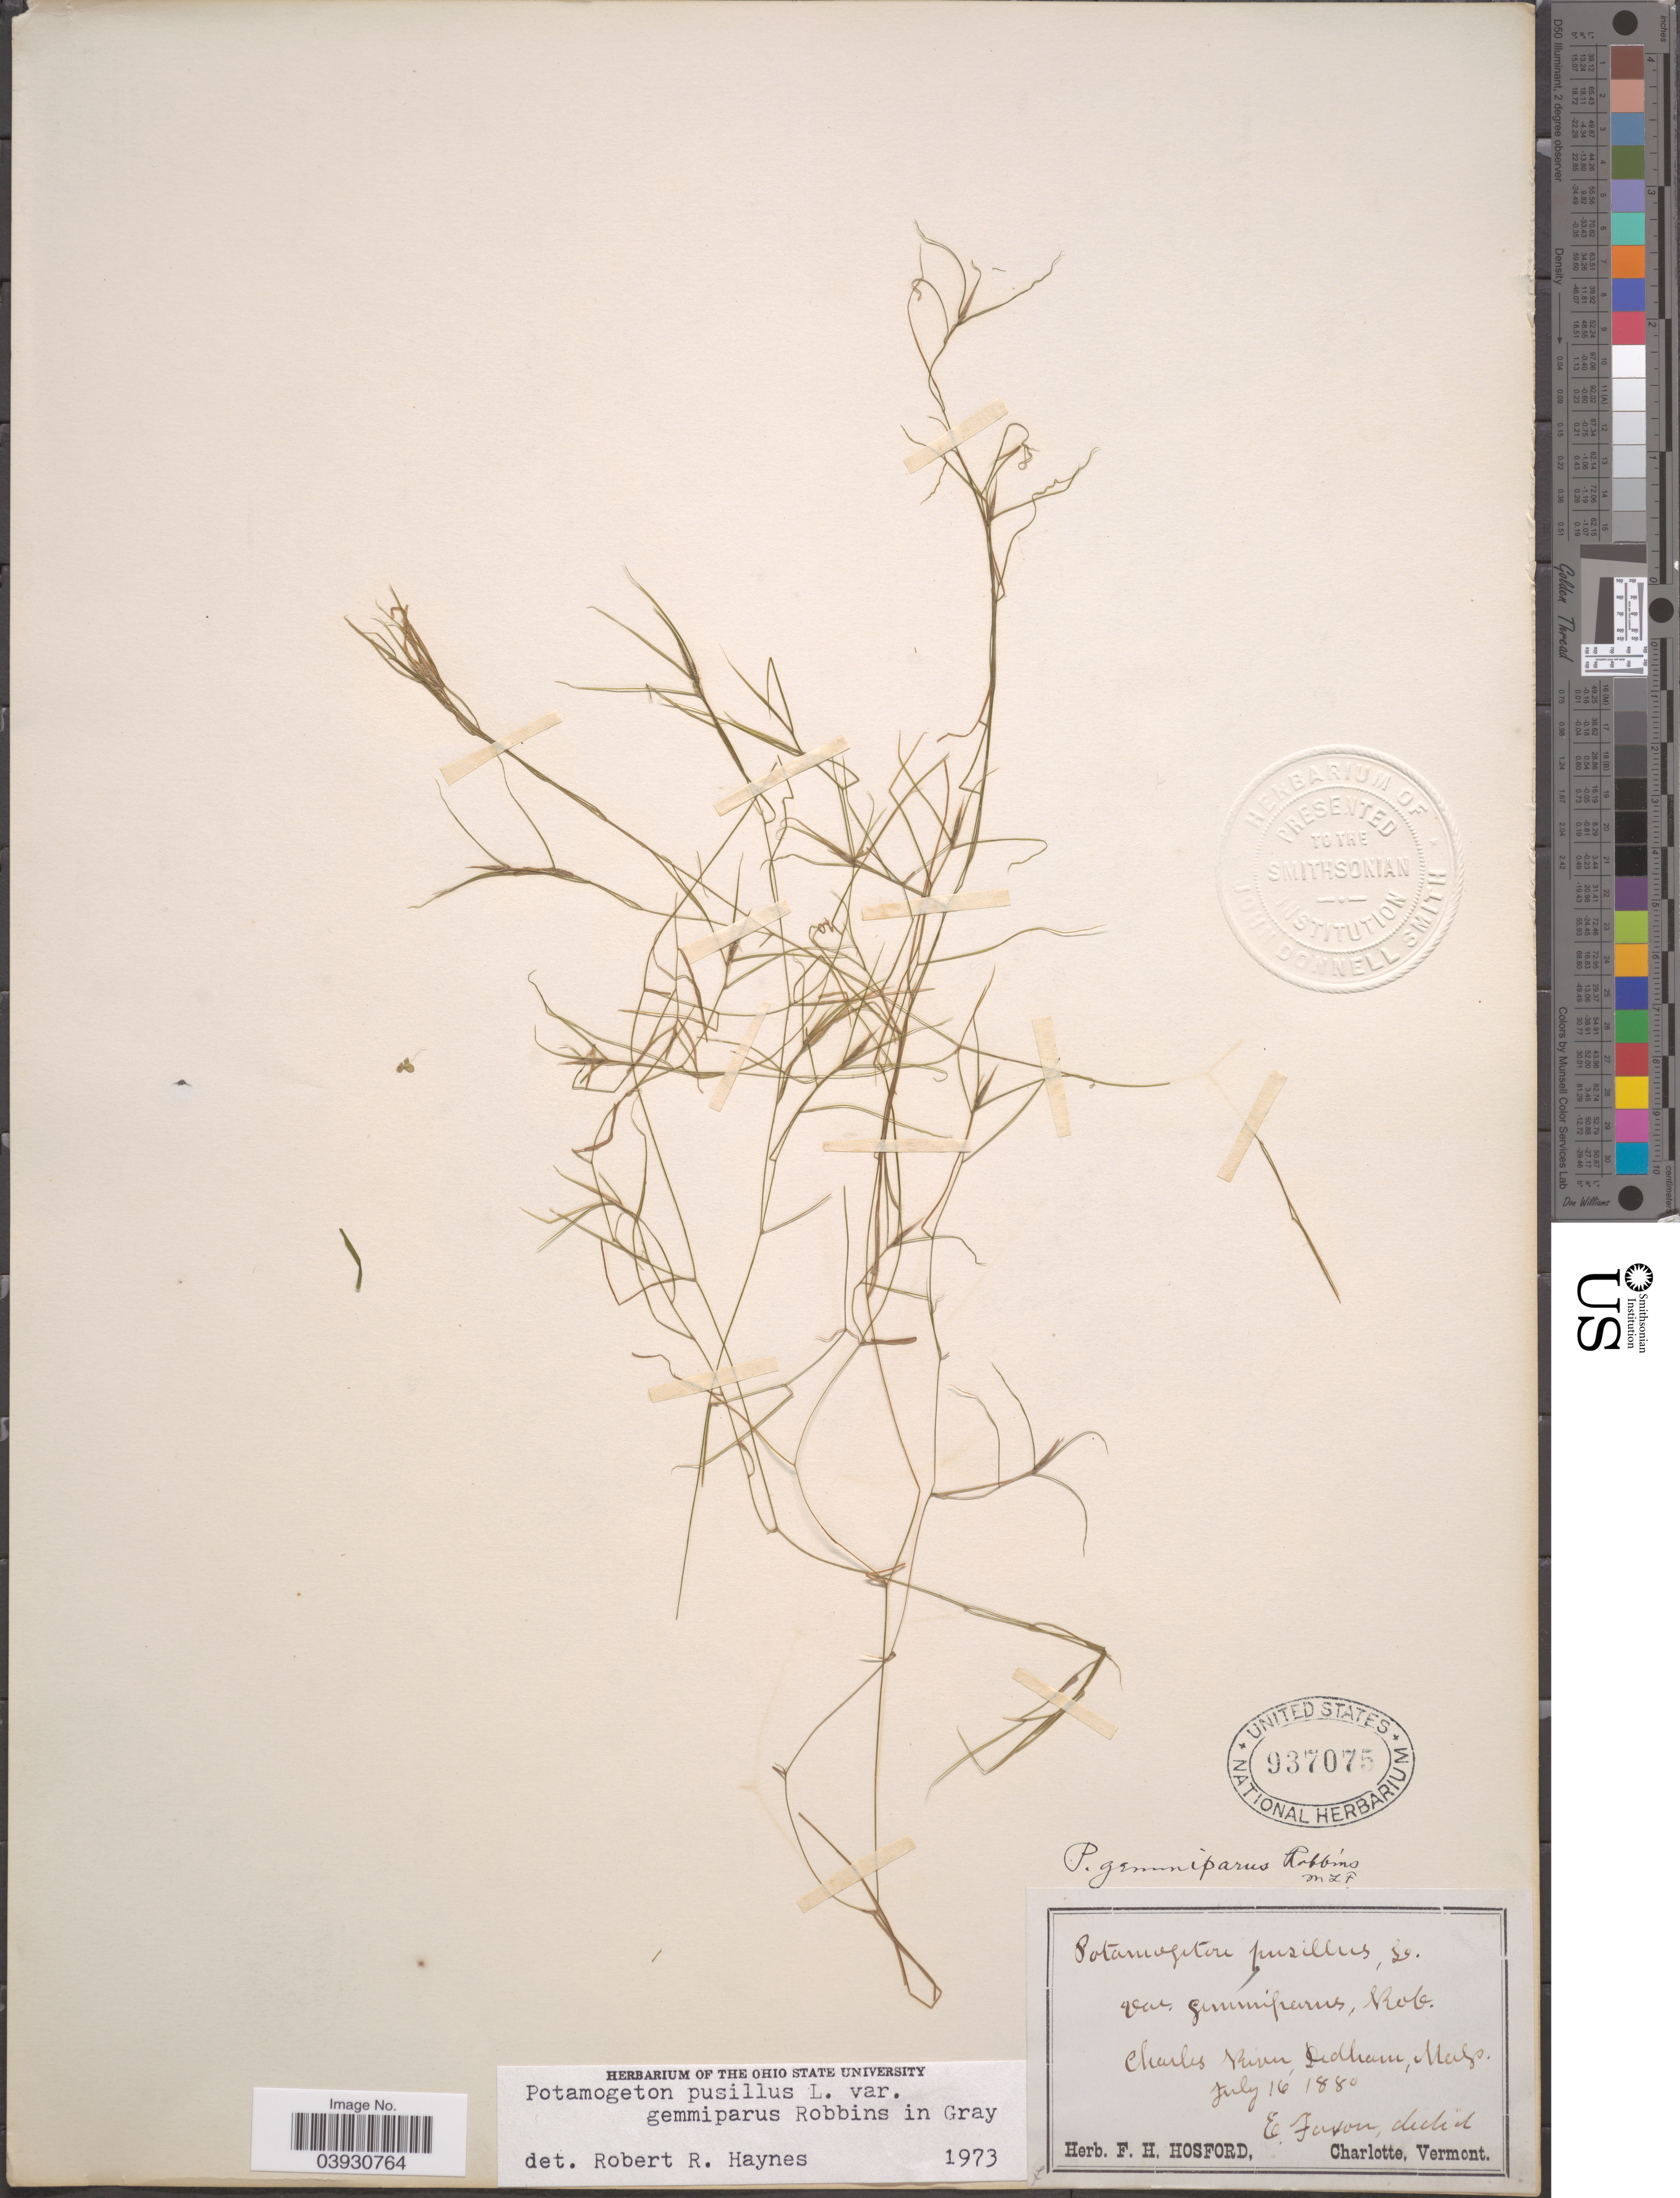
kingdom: Plantae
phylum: Tracheophyta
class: Liliopsida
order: Alismatales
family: Potamogetonaceae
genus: Potamogeton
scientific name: Potamogeton pusillus var. gemmiparus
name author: J.W. Robbins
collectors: E. Faxon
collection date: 1880-07-16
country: United States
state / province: Massachusetts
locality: Charles River, Dedham.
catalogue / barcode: US 937075